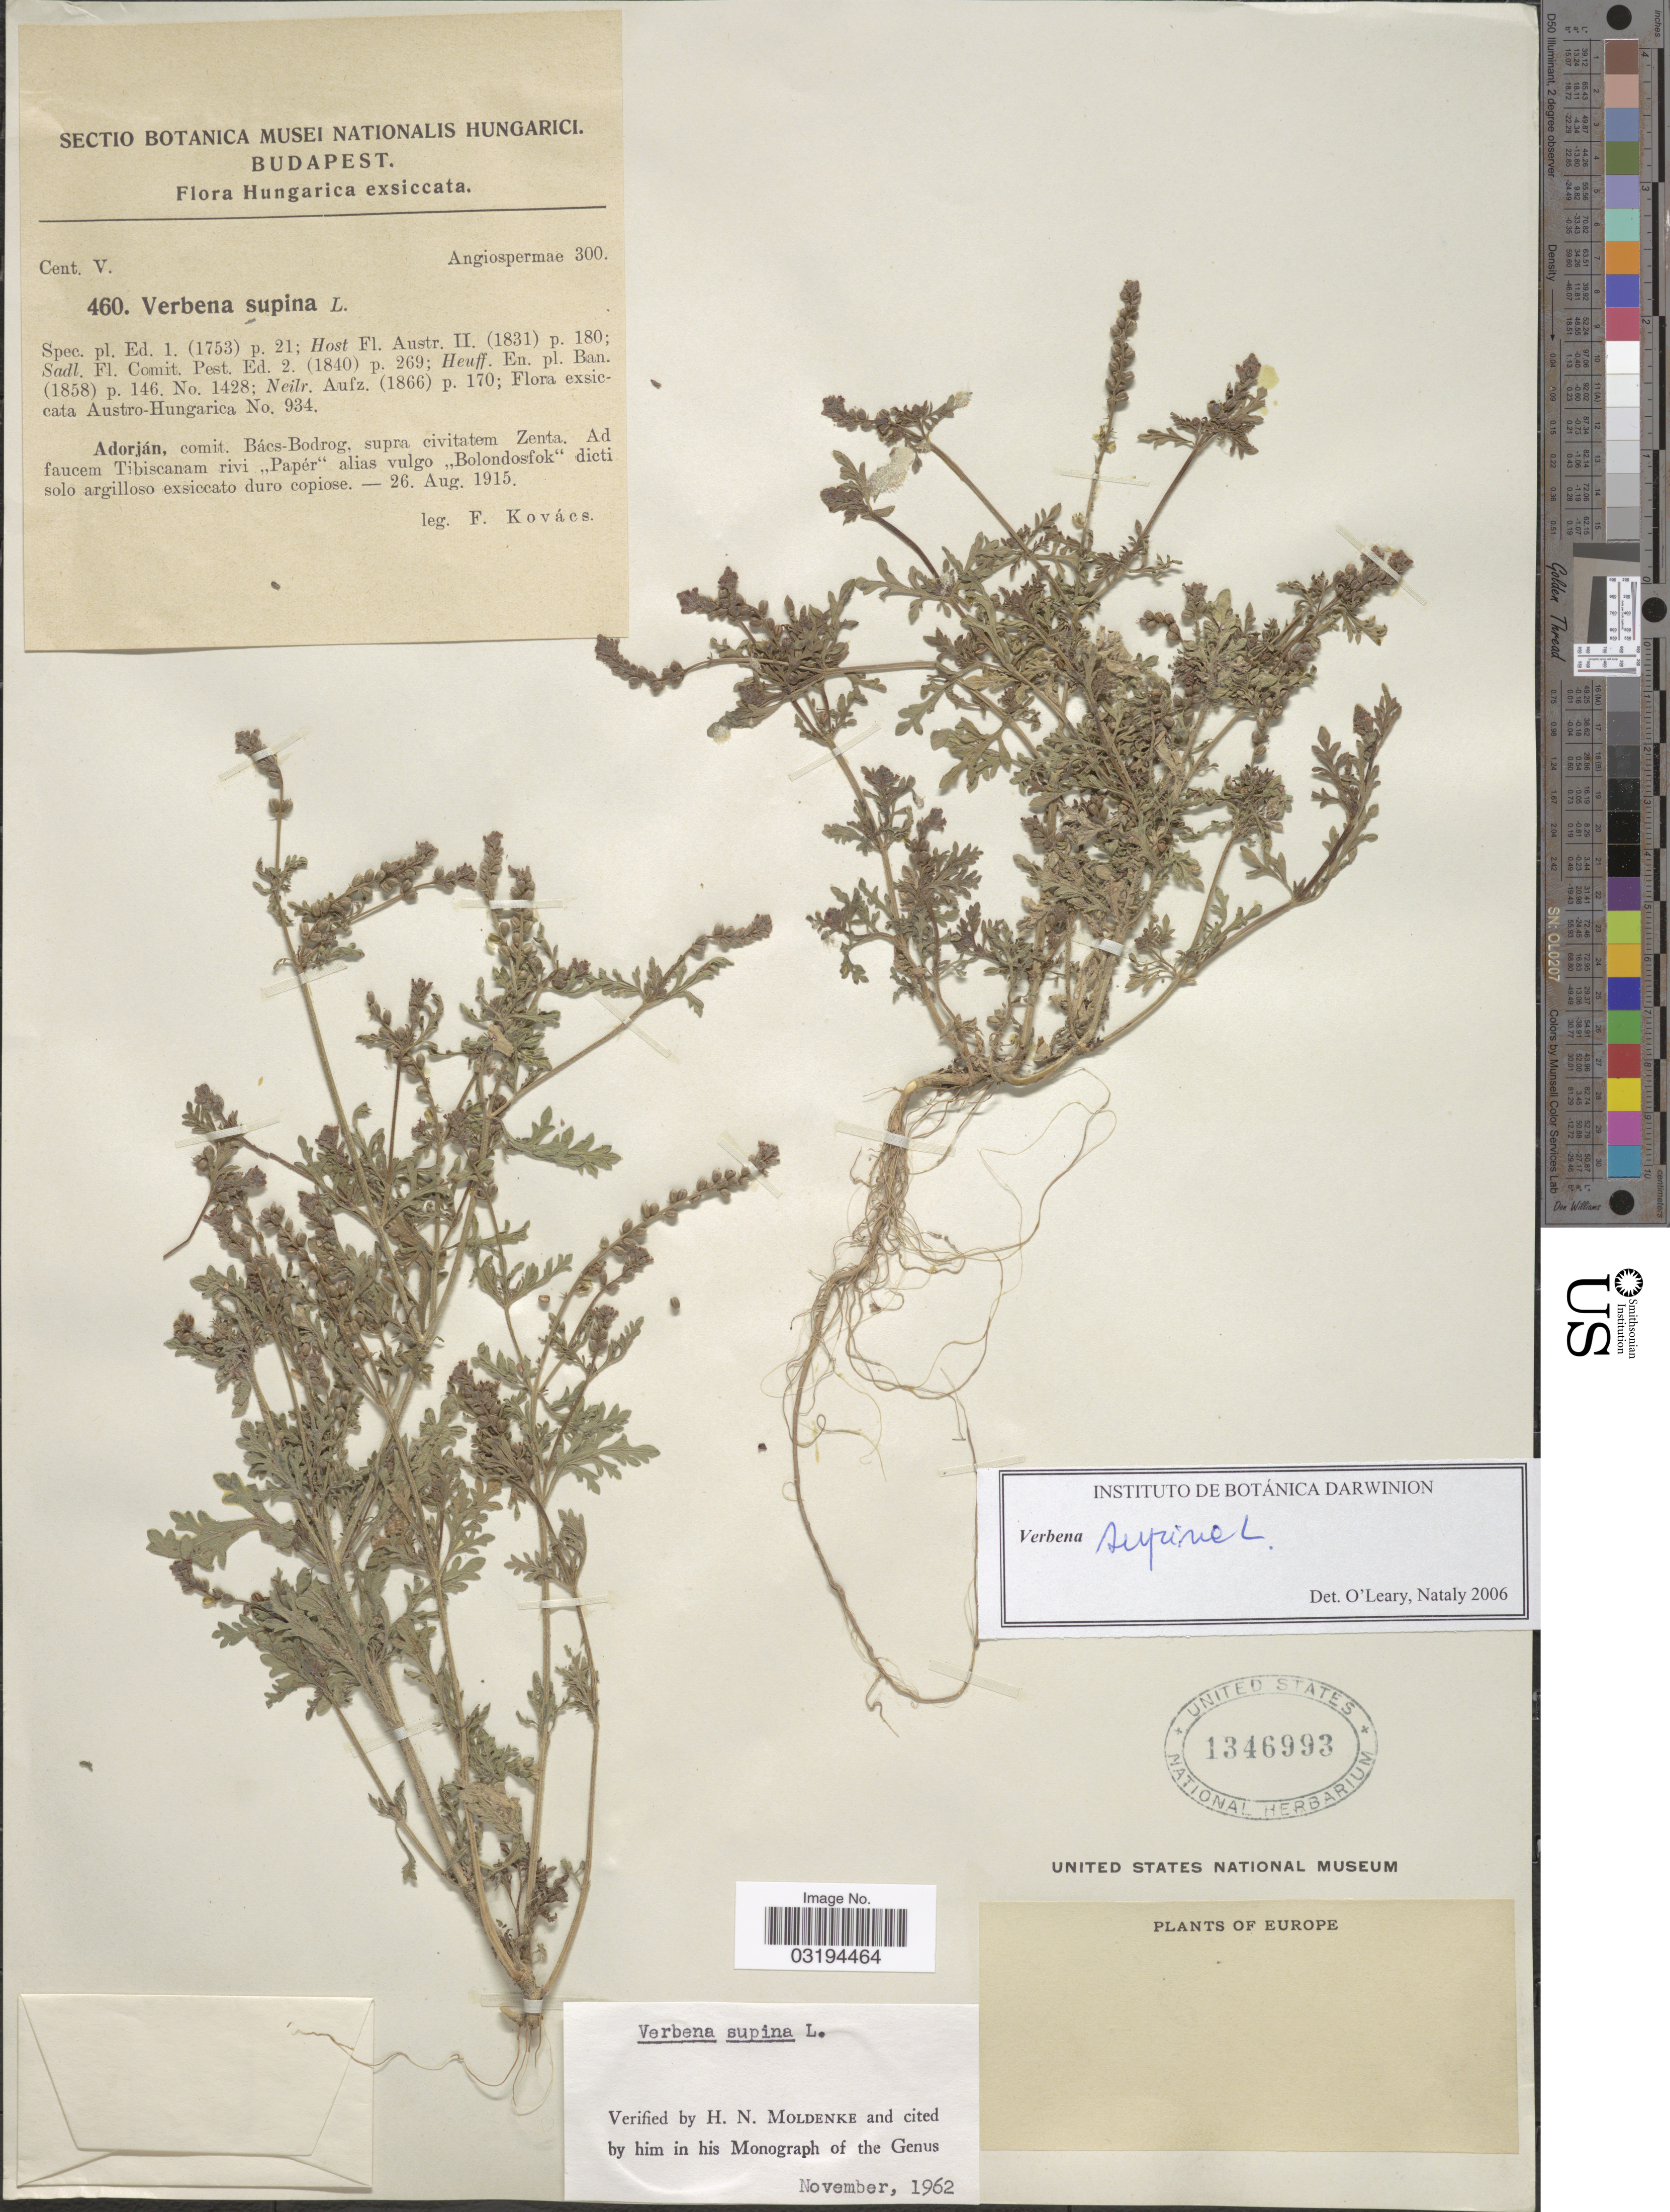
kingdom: Plantae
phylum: Tracheophyta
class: Magnoliopsida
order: Lamiales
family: Verbenaceae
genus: Verbena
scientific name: Verbena supina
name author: L.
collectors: F. Kovacs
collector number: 460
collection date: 1915-08-26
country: Hungary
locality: Adorján, comit. Bács-Bodrog, supra civitatem Zenta. Ad faucem Tibiscanam rivi ,,Papér" alias vulgo ,,Bolondosfok" dicti solo argilloso exsiccato duro copiose.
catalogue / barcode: US 1346993